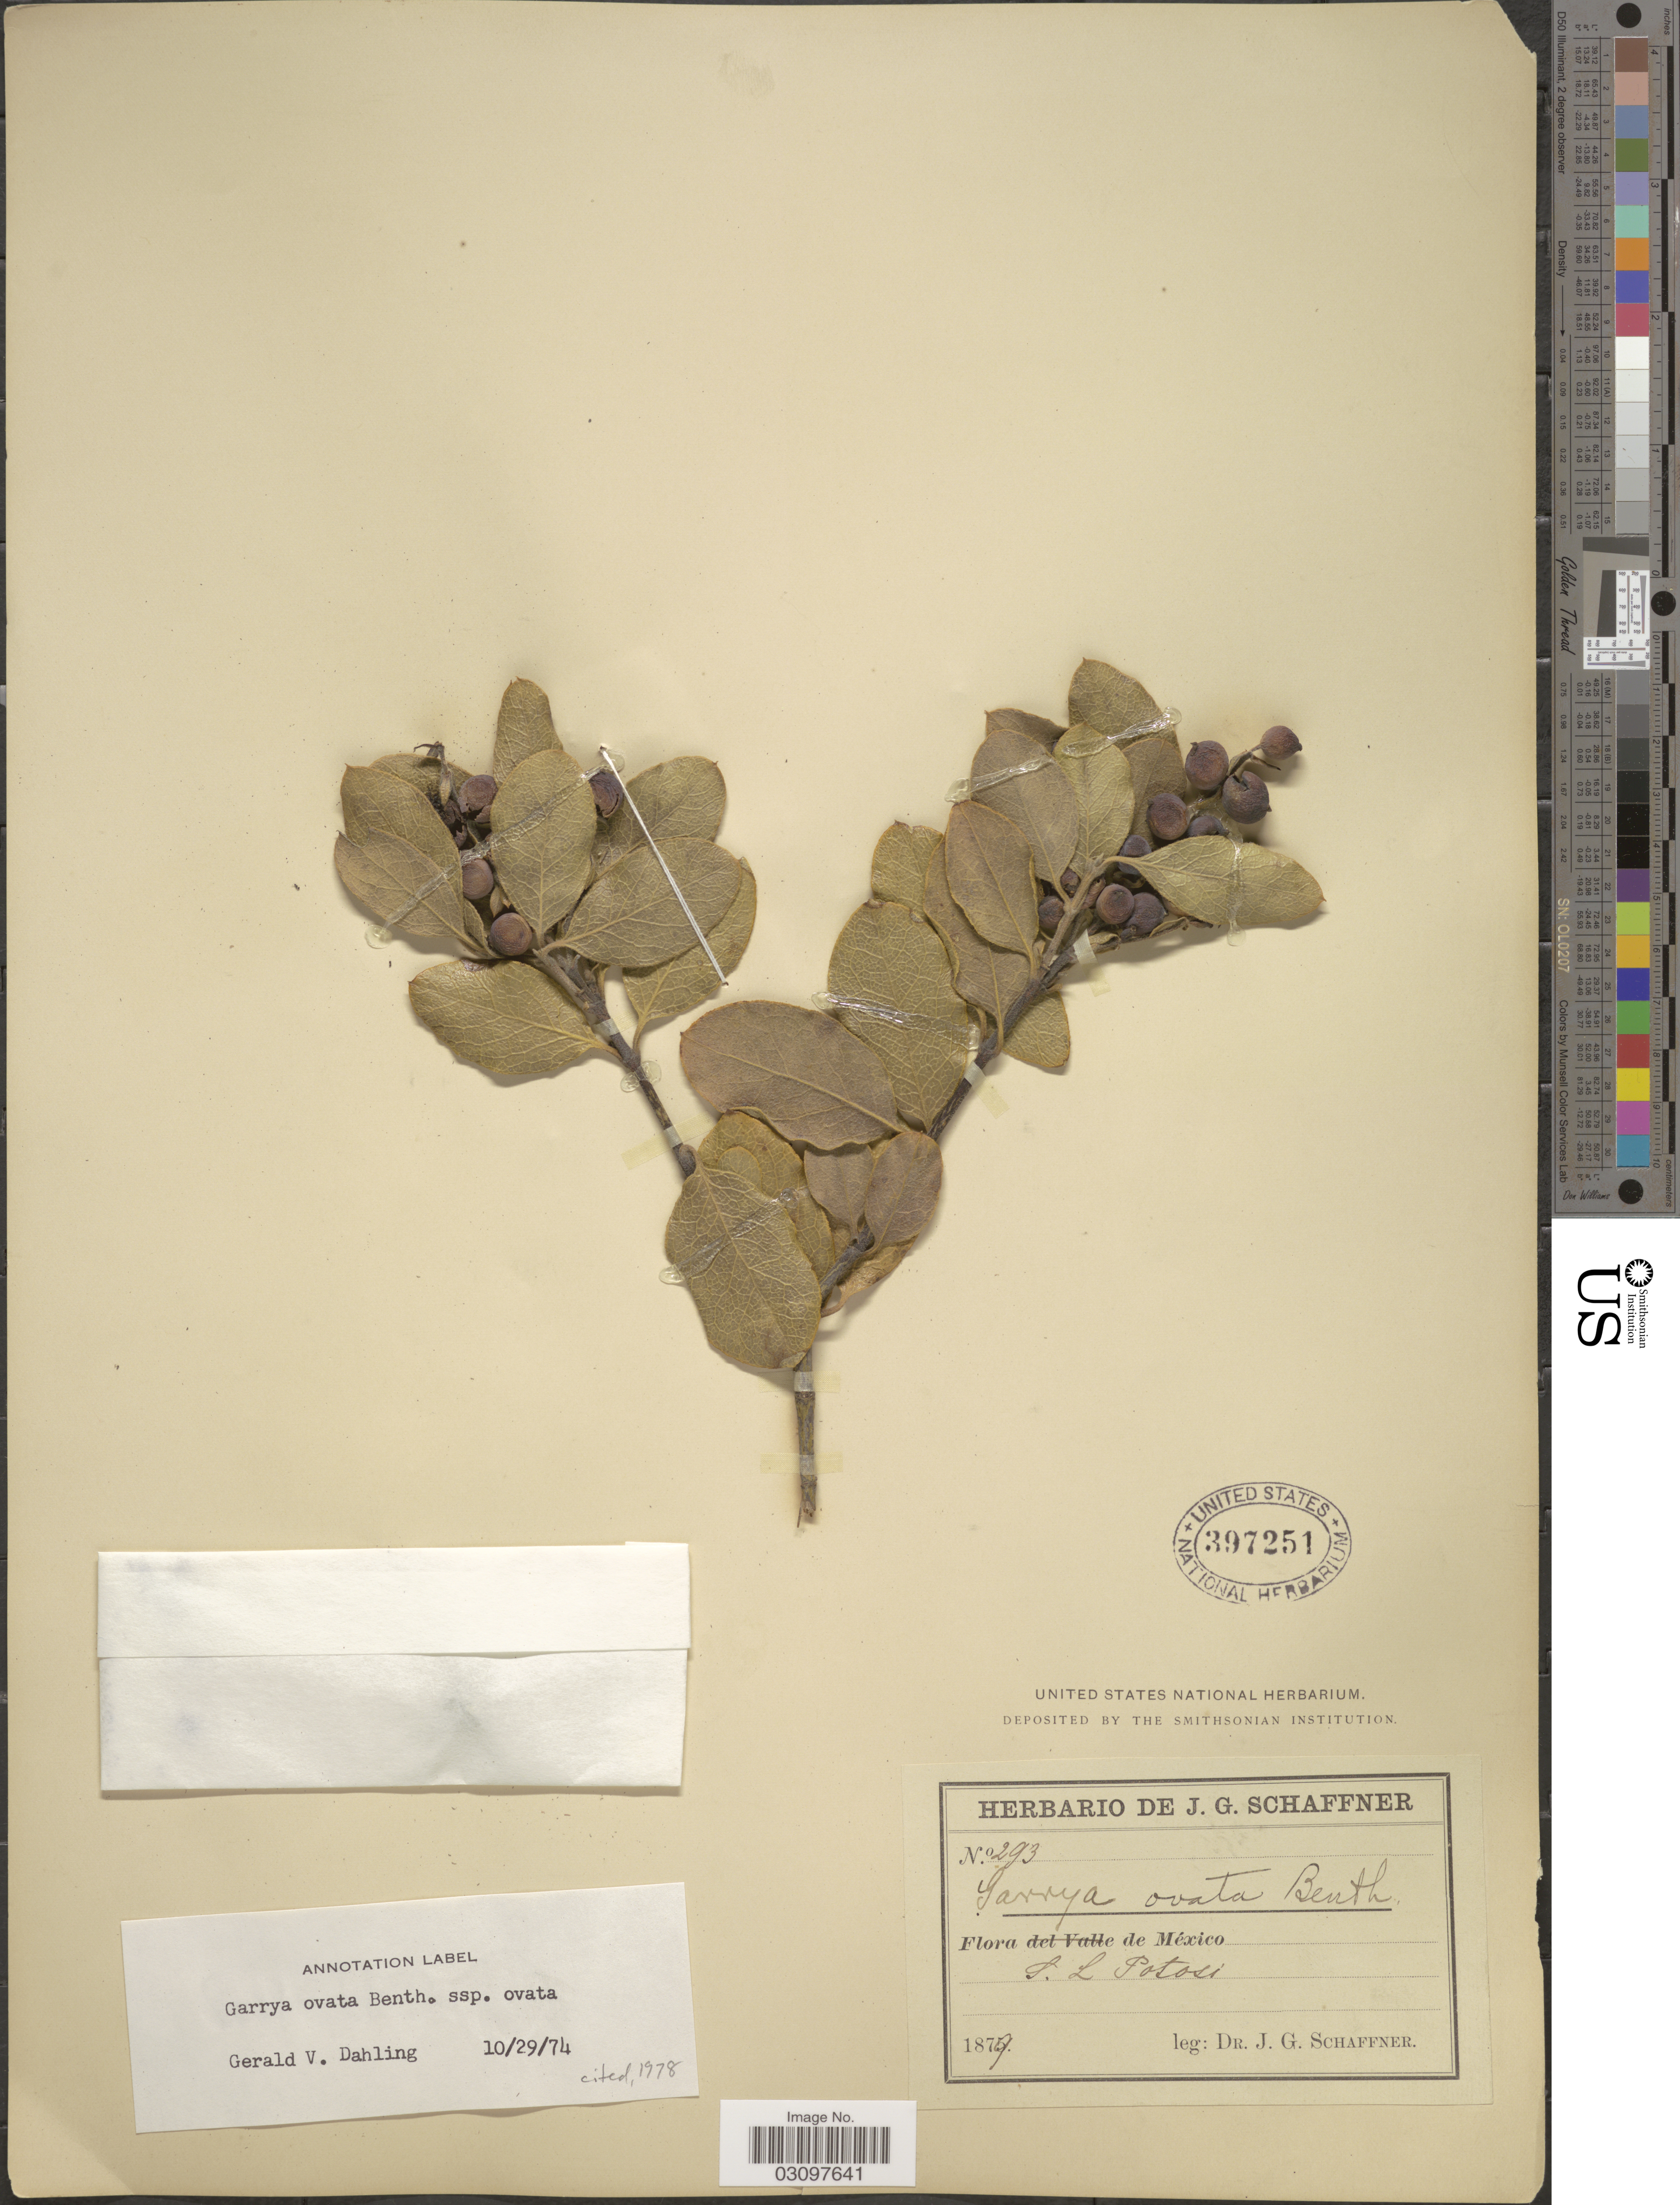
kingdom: Plantae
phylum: Tracheophyta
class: Magnoliopsida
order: Garryales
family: Garryaceae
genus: Garrya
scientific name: Garrya ovata subsp. ovata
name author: Benth.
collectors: J. G. Schaffner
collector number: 293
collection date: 1879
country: Mexico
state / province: San Luis Potosí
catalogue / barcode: US 397251